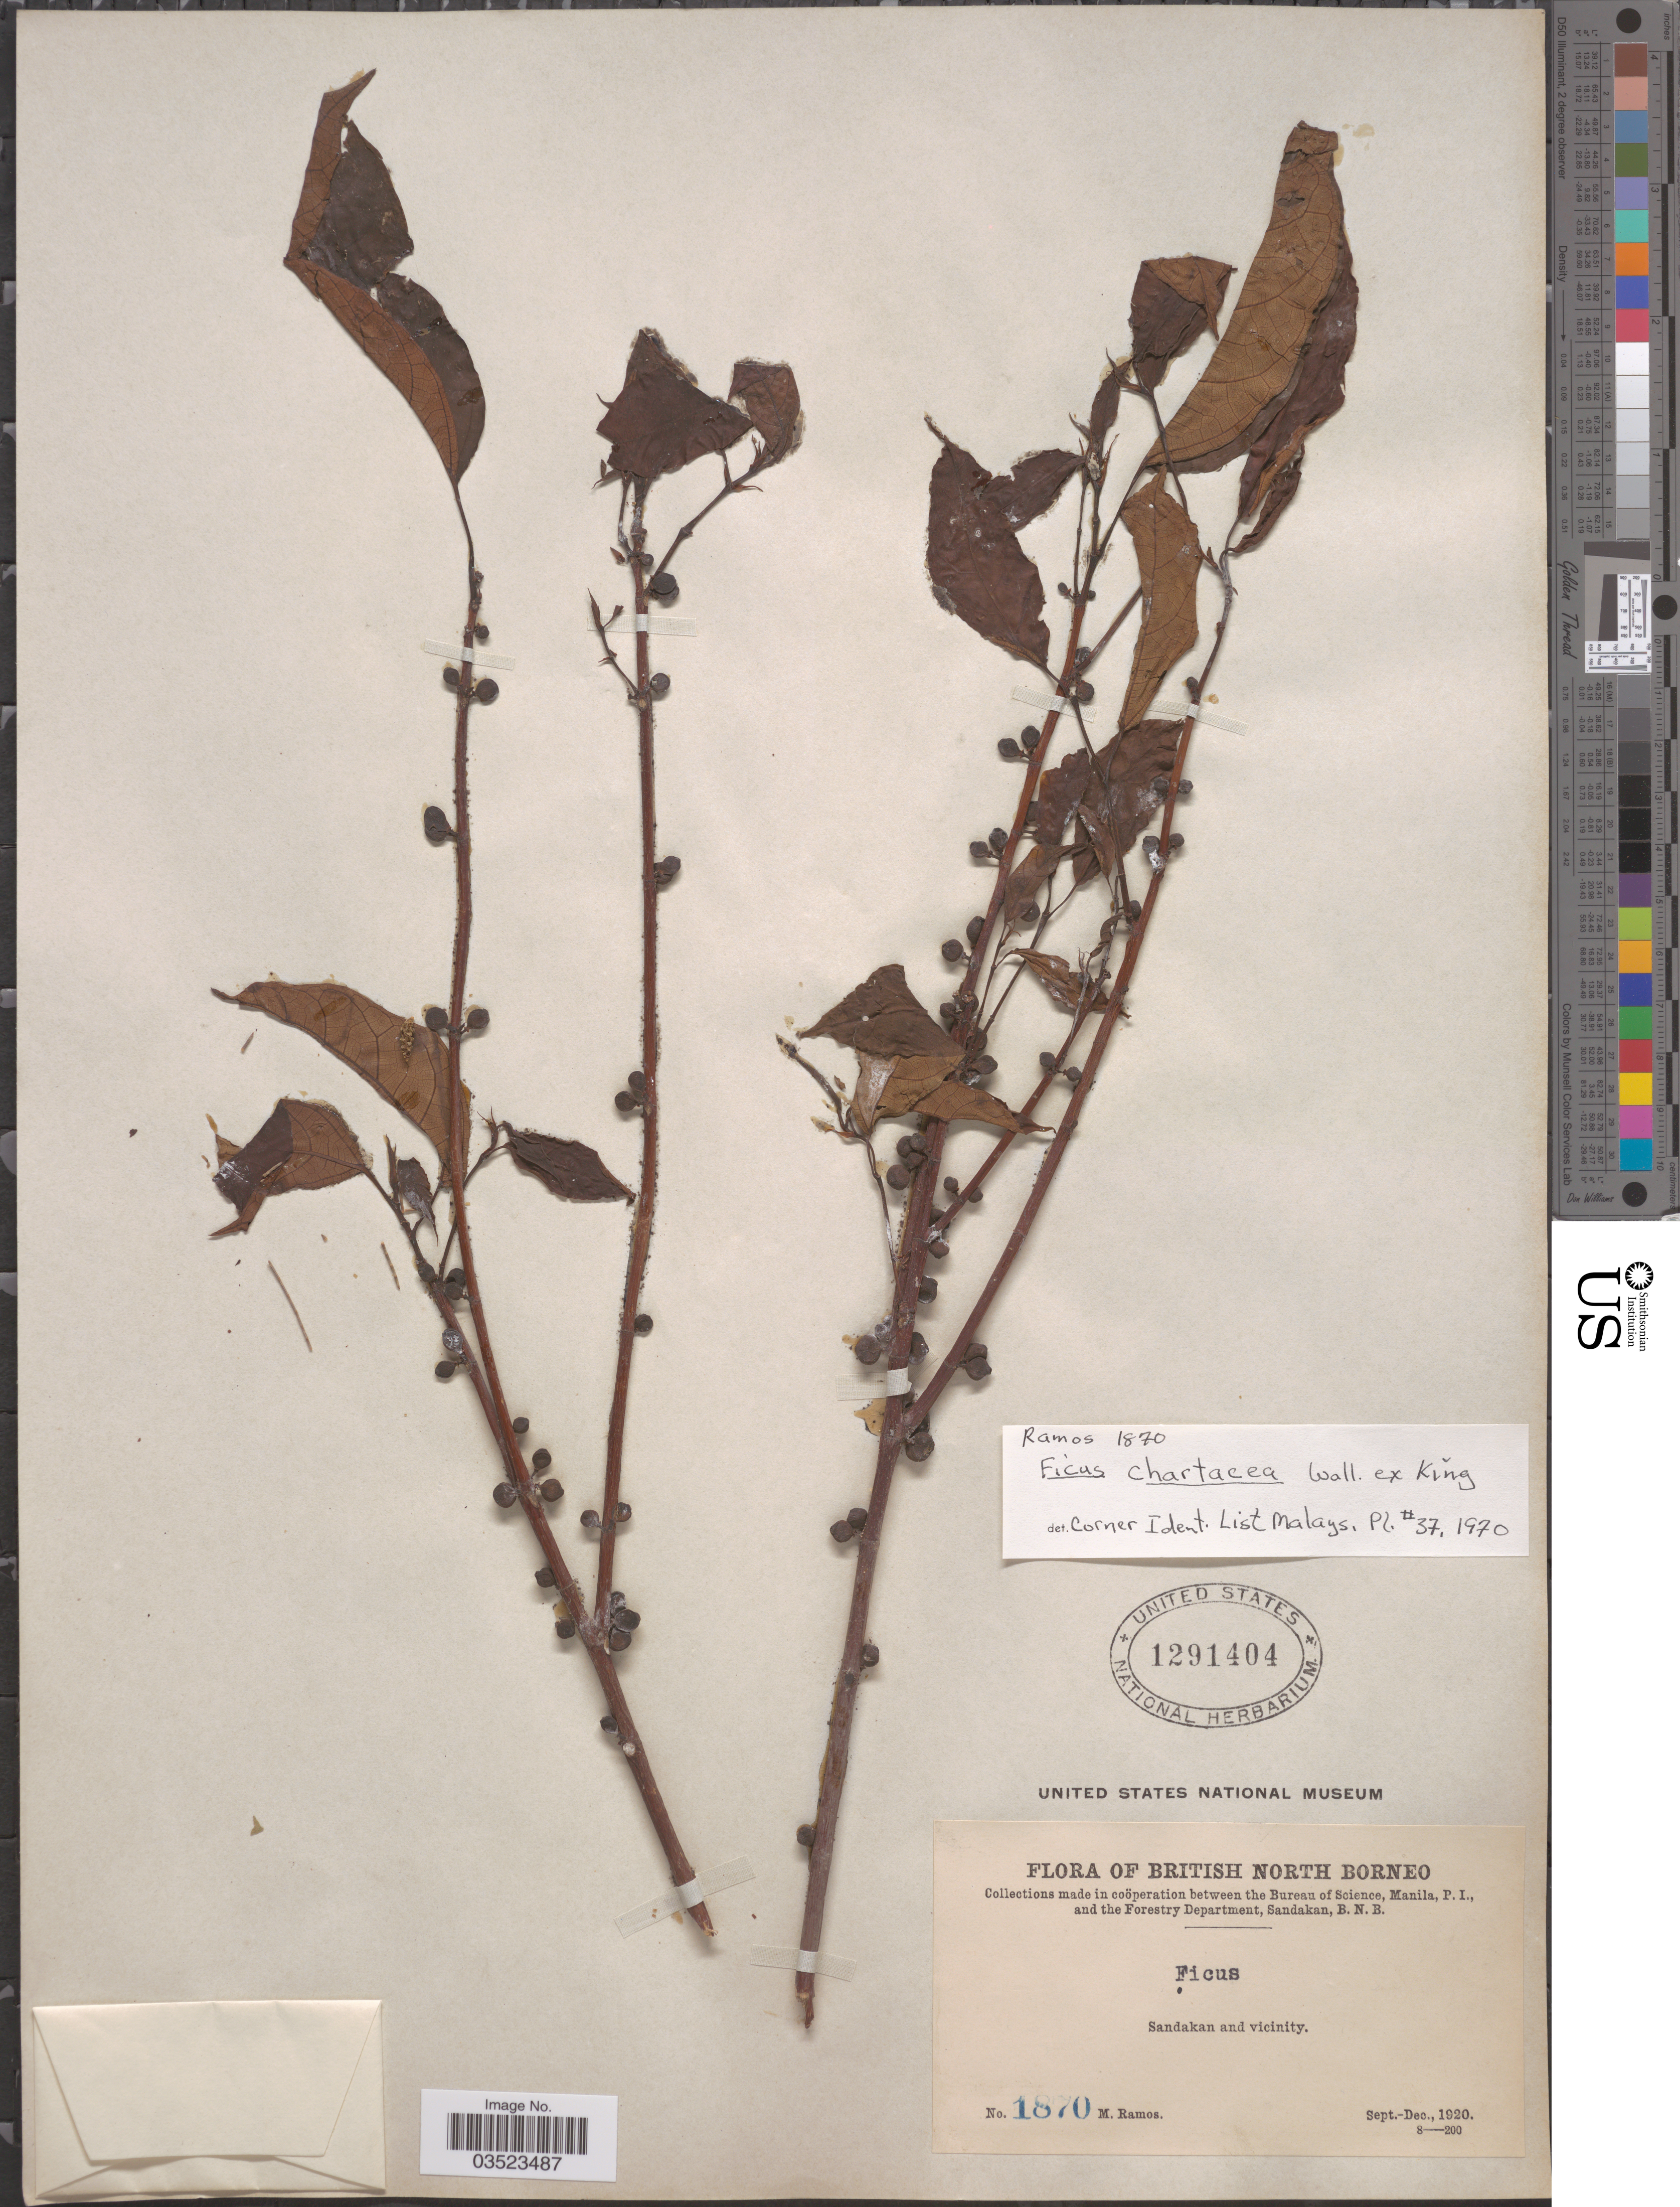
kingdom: Plantae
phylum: Tracheophyta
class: Magnoliopsida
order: Rosales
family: Moraceae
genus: Ficus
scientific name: Ficus chartacea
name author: Wall. ex King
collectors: M. Ramos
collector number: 1870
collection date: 1920-09/1920-12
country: Malaysia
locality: British North Borneo. Sandakan and vicinity.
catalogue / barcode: US 1291404